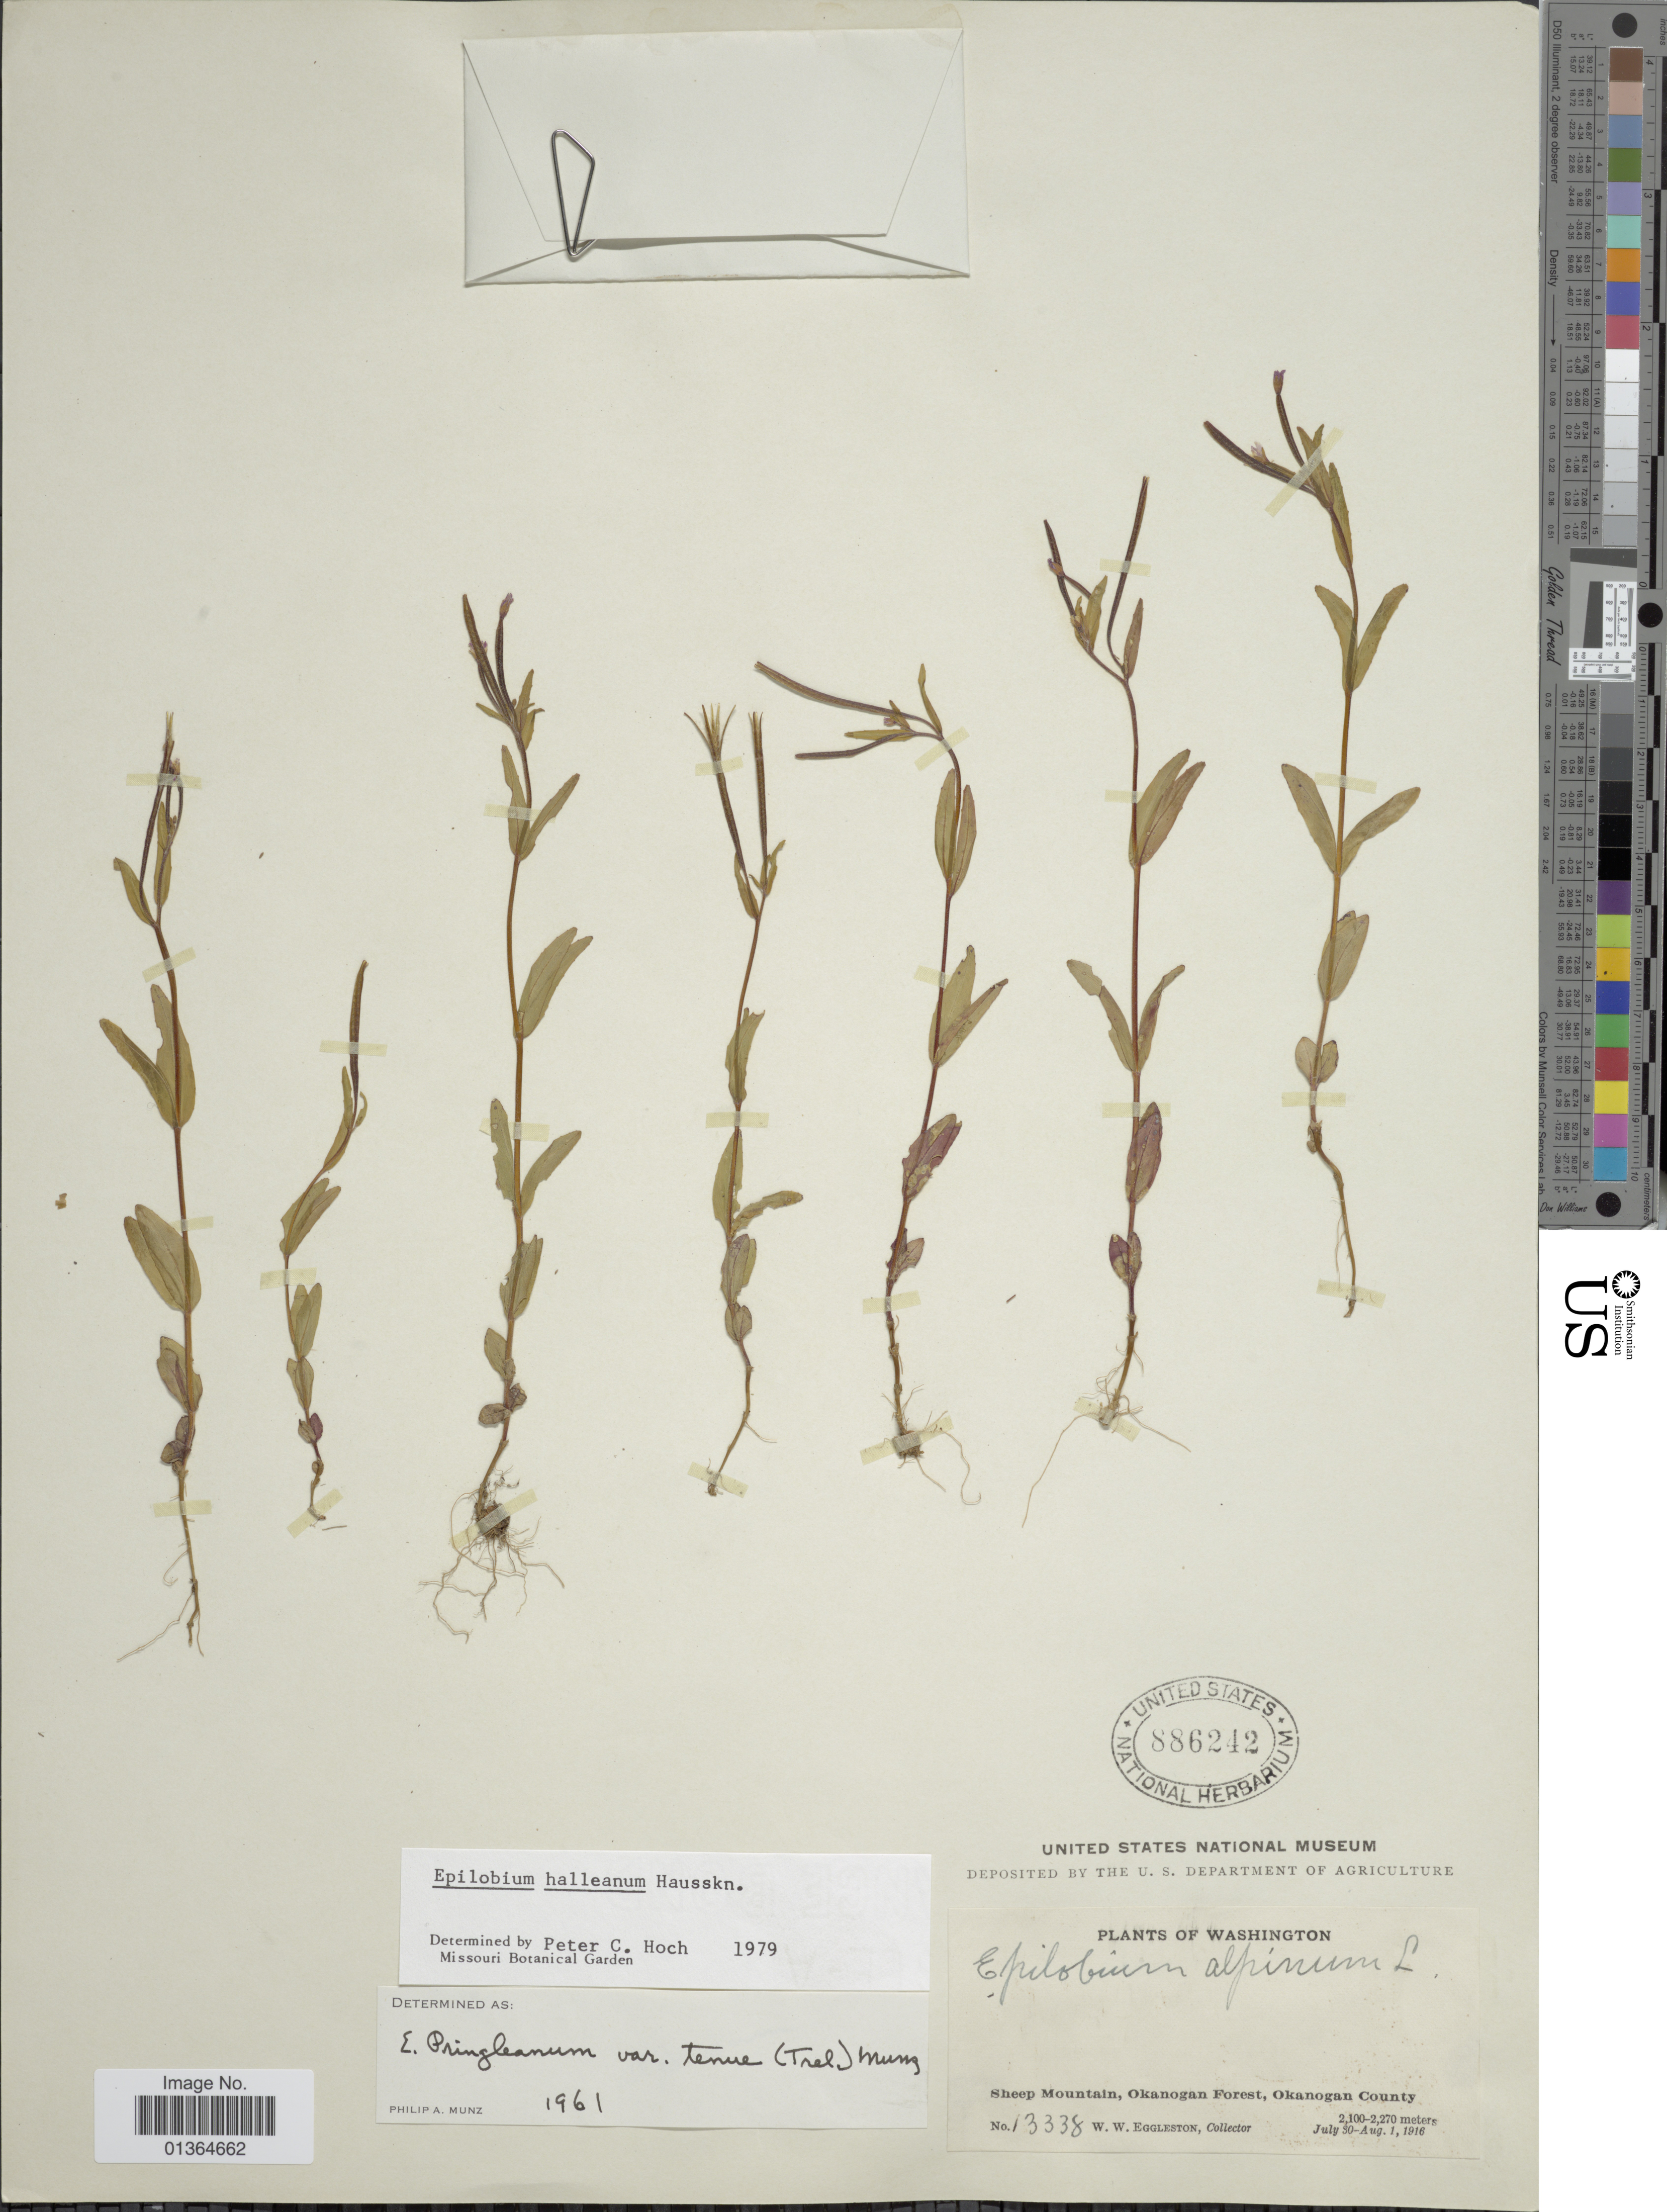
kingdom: Plantae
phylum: Tracheophyta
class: Magnoliopsida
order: Myrtales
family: Onagraceae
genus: Epilobium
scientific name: Epilobium hallianum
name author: Hausskn.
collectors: W. W. Eggleston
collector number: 13338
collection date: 1916-07-30/1916-08-01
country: United States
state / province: Washington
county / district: Okanogan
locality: Sheep Mountain, Okanogan Forest, Okanogan County.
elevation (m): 2100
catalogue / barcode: US 886242